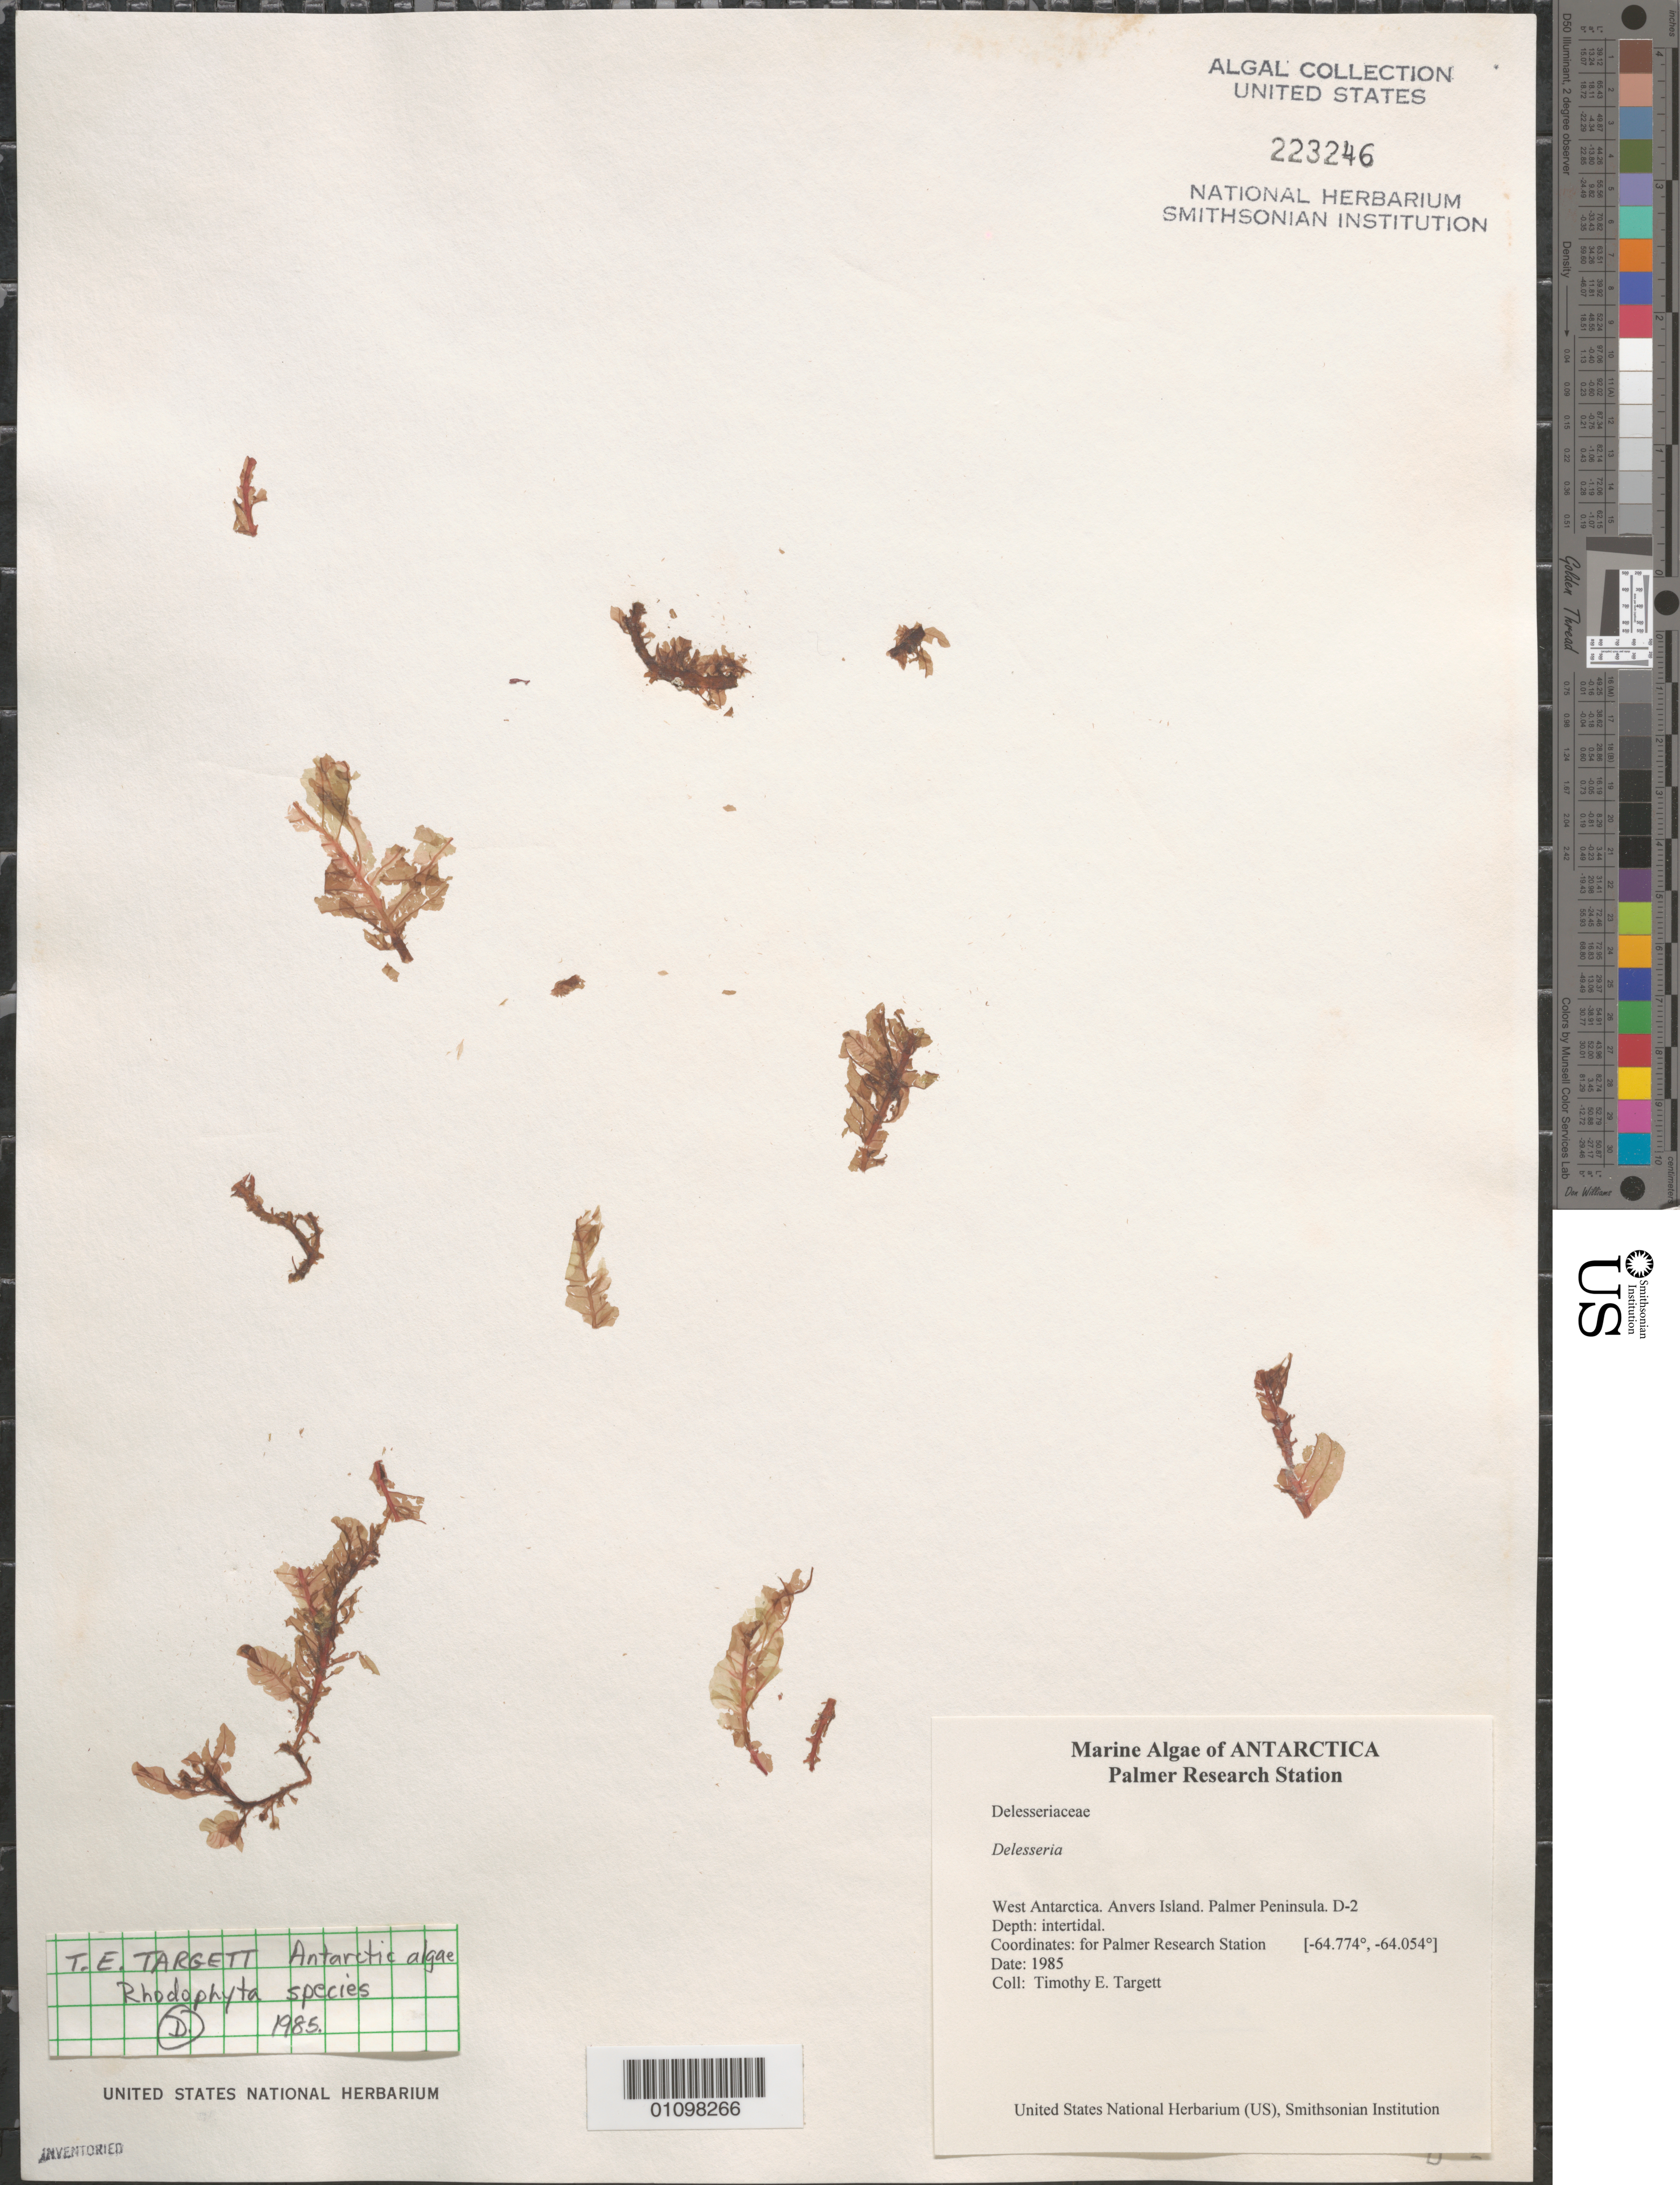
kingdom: Plantae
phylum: Rhodophyta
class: Florideophyceae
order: Ceramiales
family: Delesseriaceae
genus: Delesseria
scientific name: Delesseria sp.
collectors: T. Targett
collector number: D-2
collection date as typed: February/March 1984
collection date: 1984-02/1984-03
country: Antarctica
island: Anvers Island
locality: West Antarctica, Palmer Peninsula, Palmer Research Station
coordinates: -64.774, -64.054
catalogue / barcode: US 223246